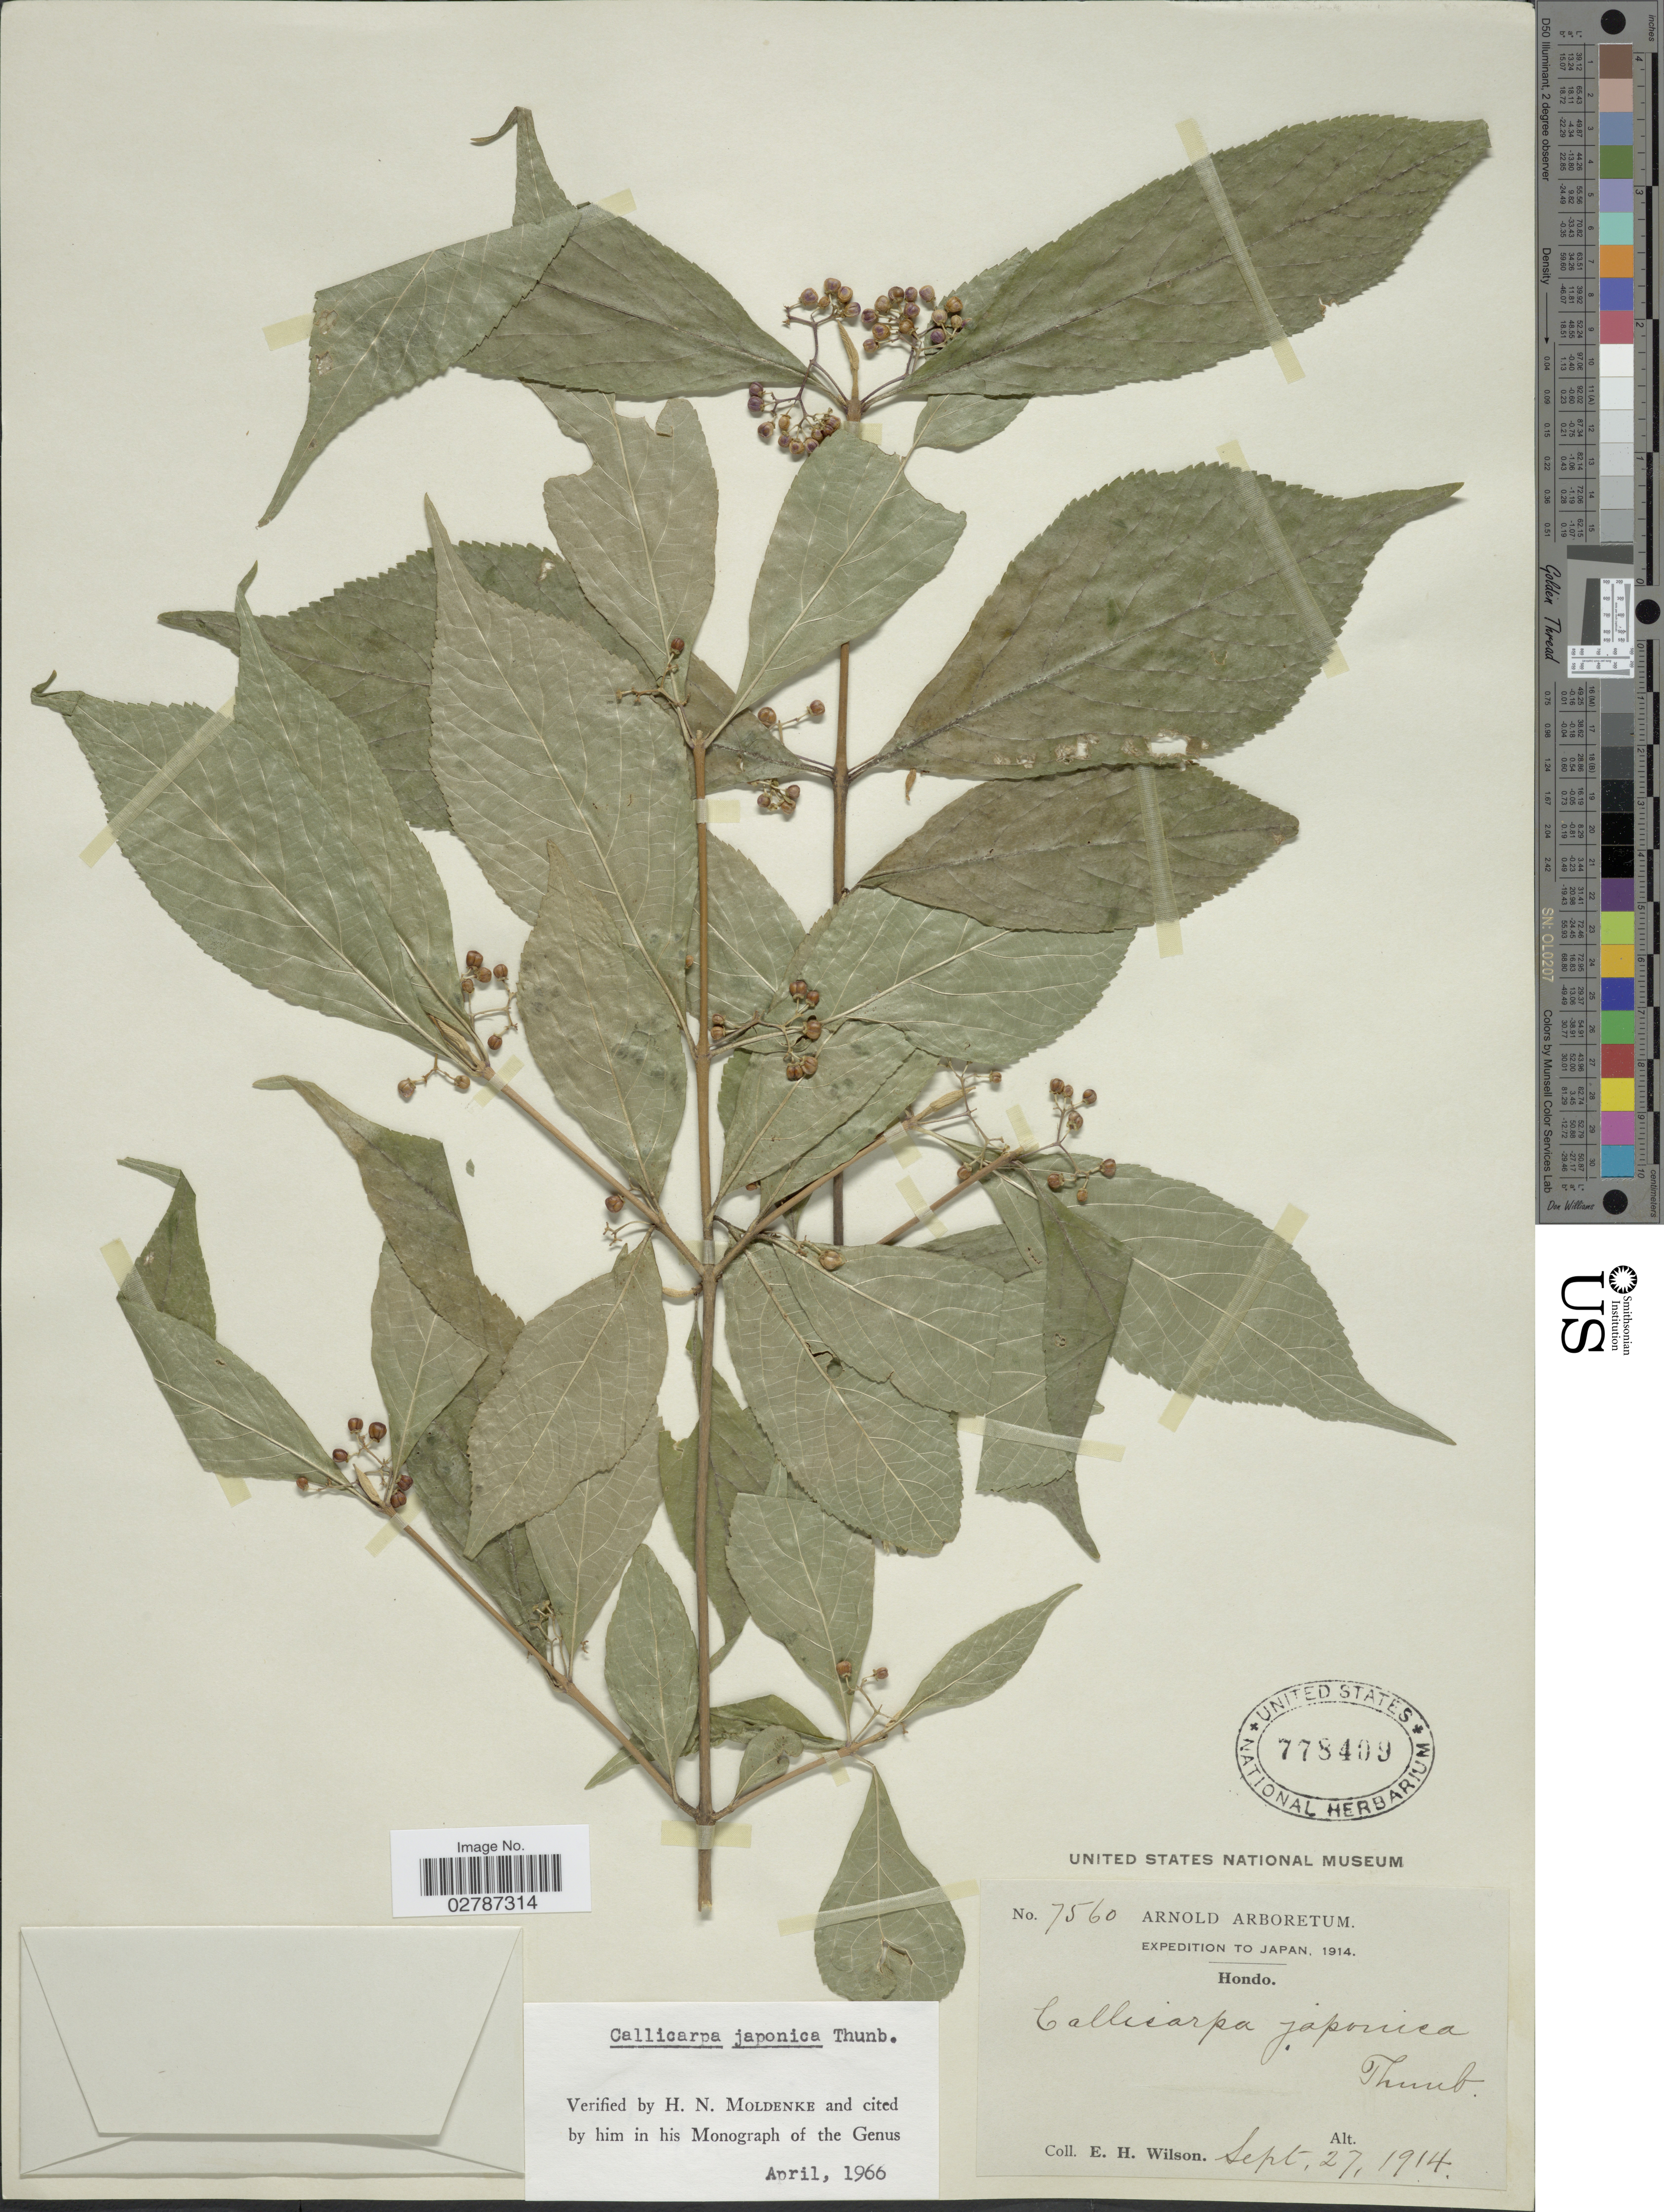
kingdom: Plantae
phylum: Tracheophyta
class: Magnoliopsida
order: Lamiales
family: Lamiaceae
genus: Callicarpa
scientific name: Callicarpa japonica var. japonica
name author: Thunb.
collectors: E. Wilson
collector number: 7560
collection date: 1914-09-27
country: Japan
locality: Hondo.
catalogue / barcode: US 778409